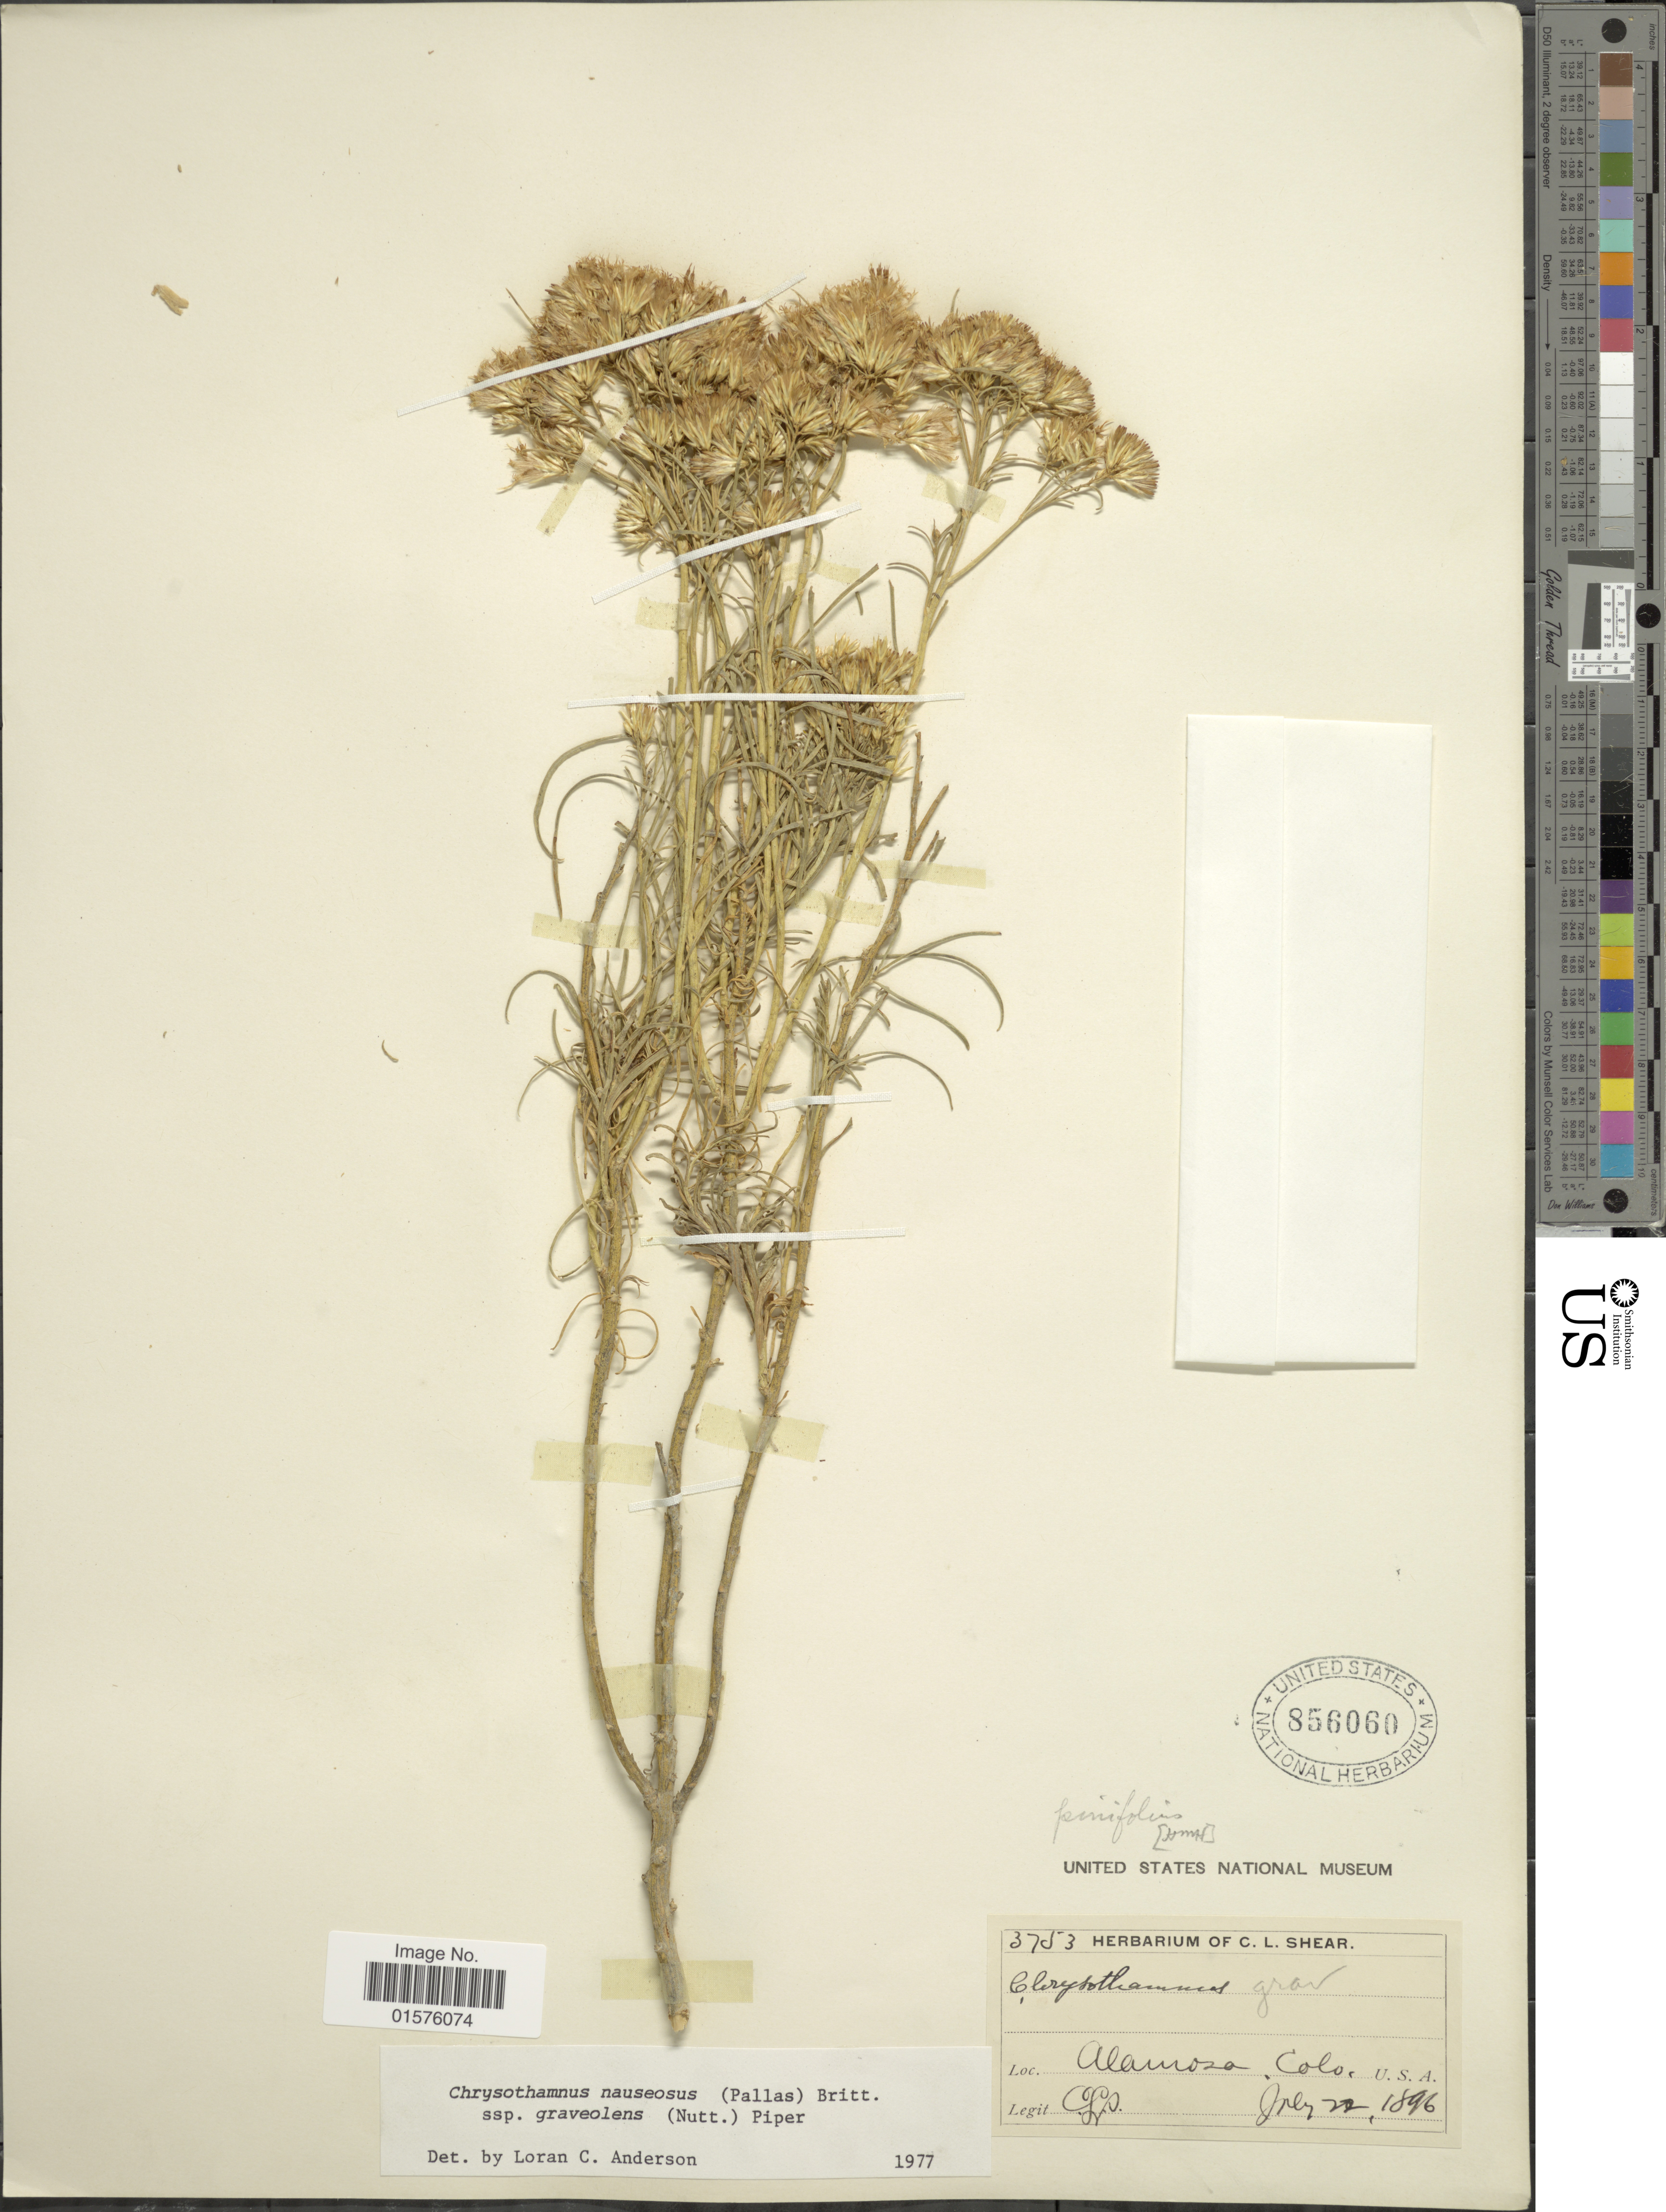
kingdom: Plantae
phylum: Tracheophyta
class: Magnoliopsida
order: Asterales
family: Asteraceae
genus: Ericameria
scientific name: Ericameria nauseosa var. graveolens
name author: (Nutt.) Reveal & Schuyler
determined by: Urbatsch, Lowell E., Curator (LSU), Louisiana State University (UNITED STATES)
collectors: C. L. Shear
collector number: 3753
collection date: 1896-07-22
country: United States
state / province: Colorado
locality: Alamoza.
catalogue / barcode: US 856060